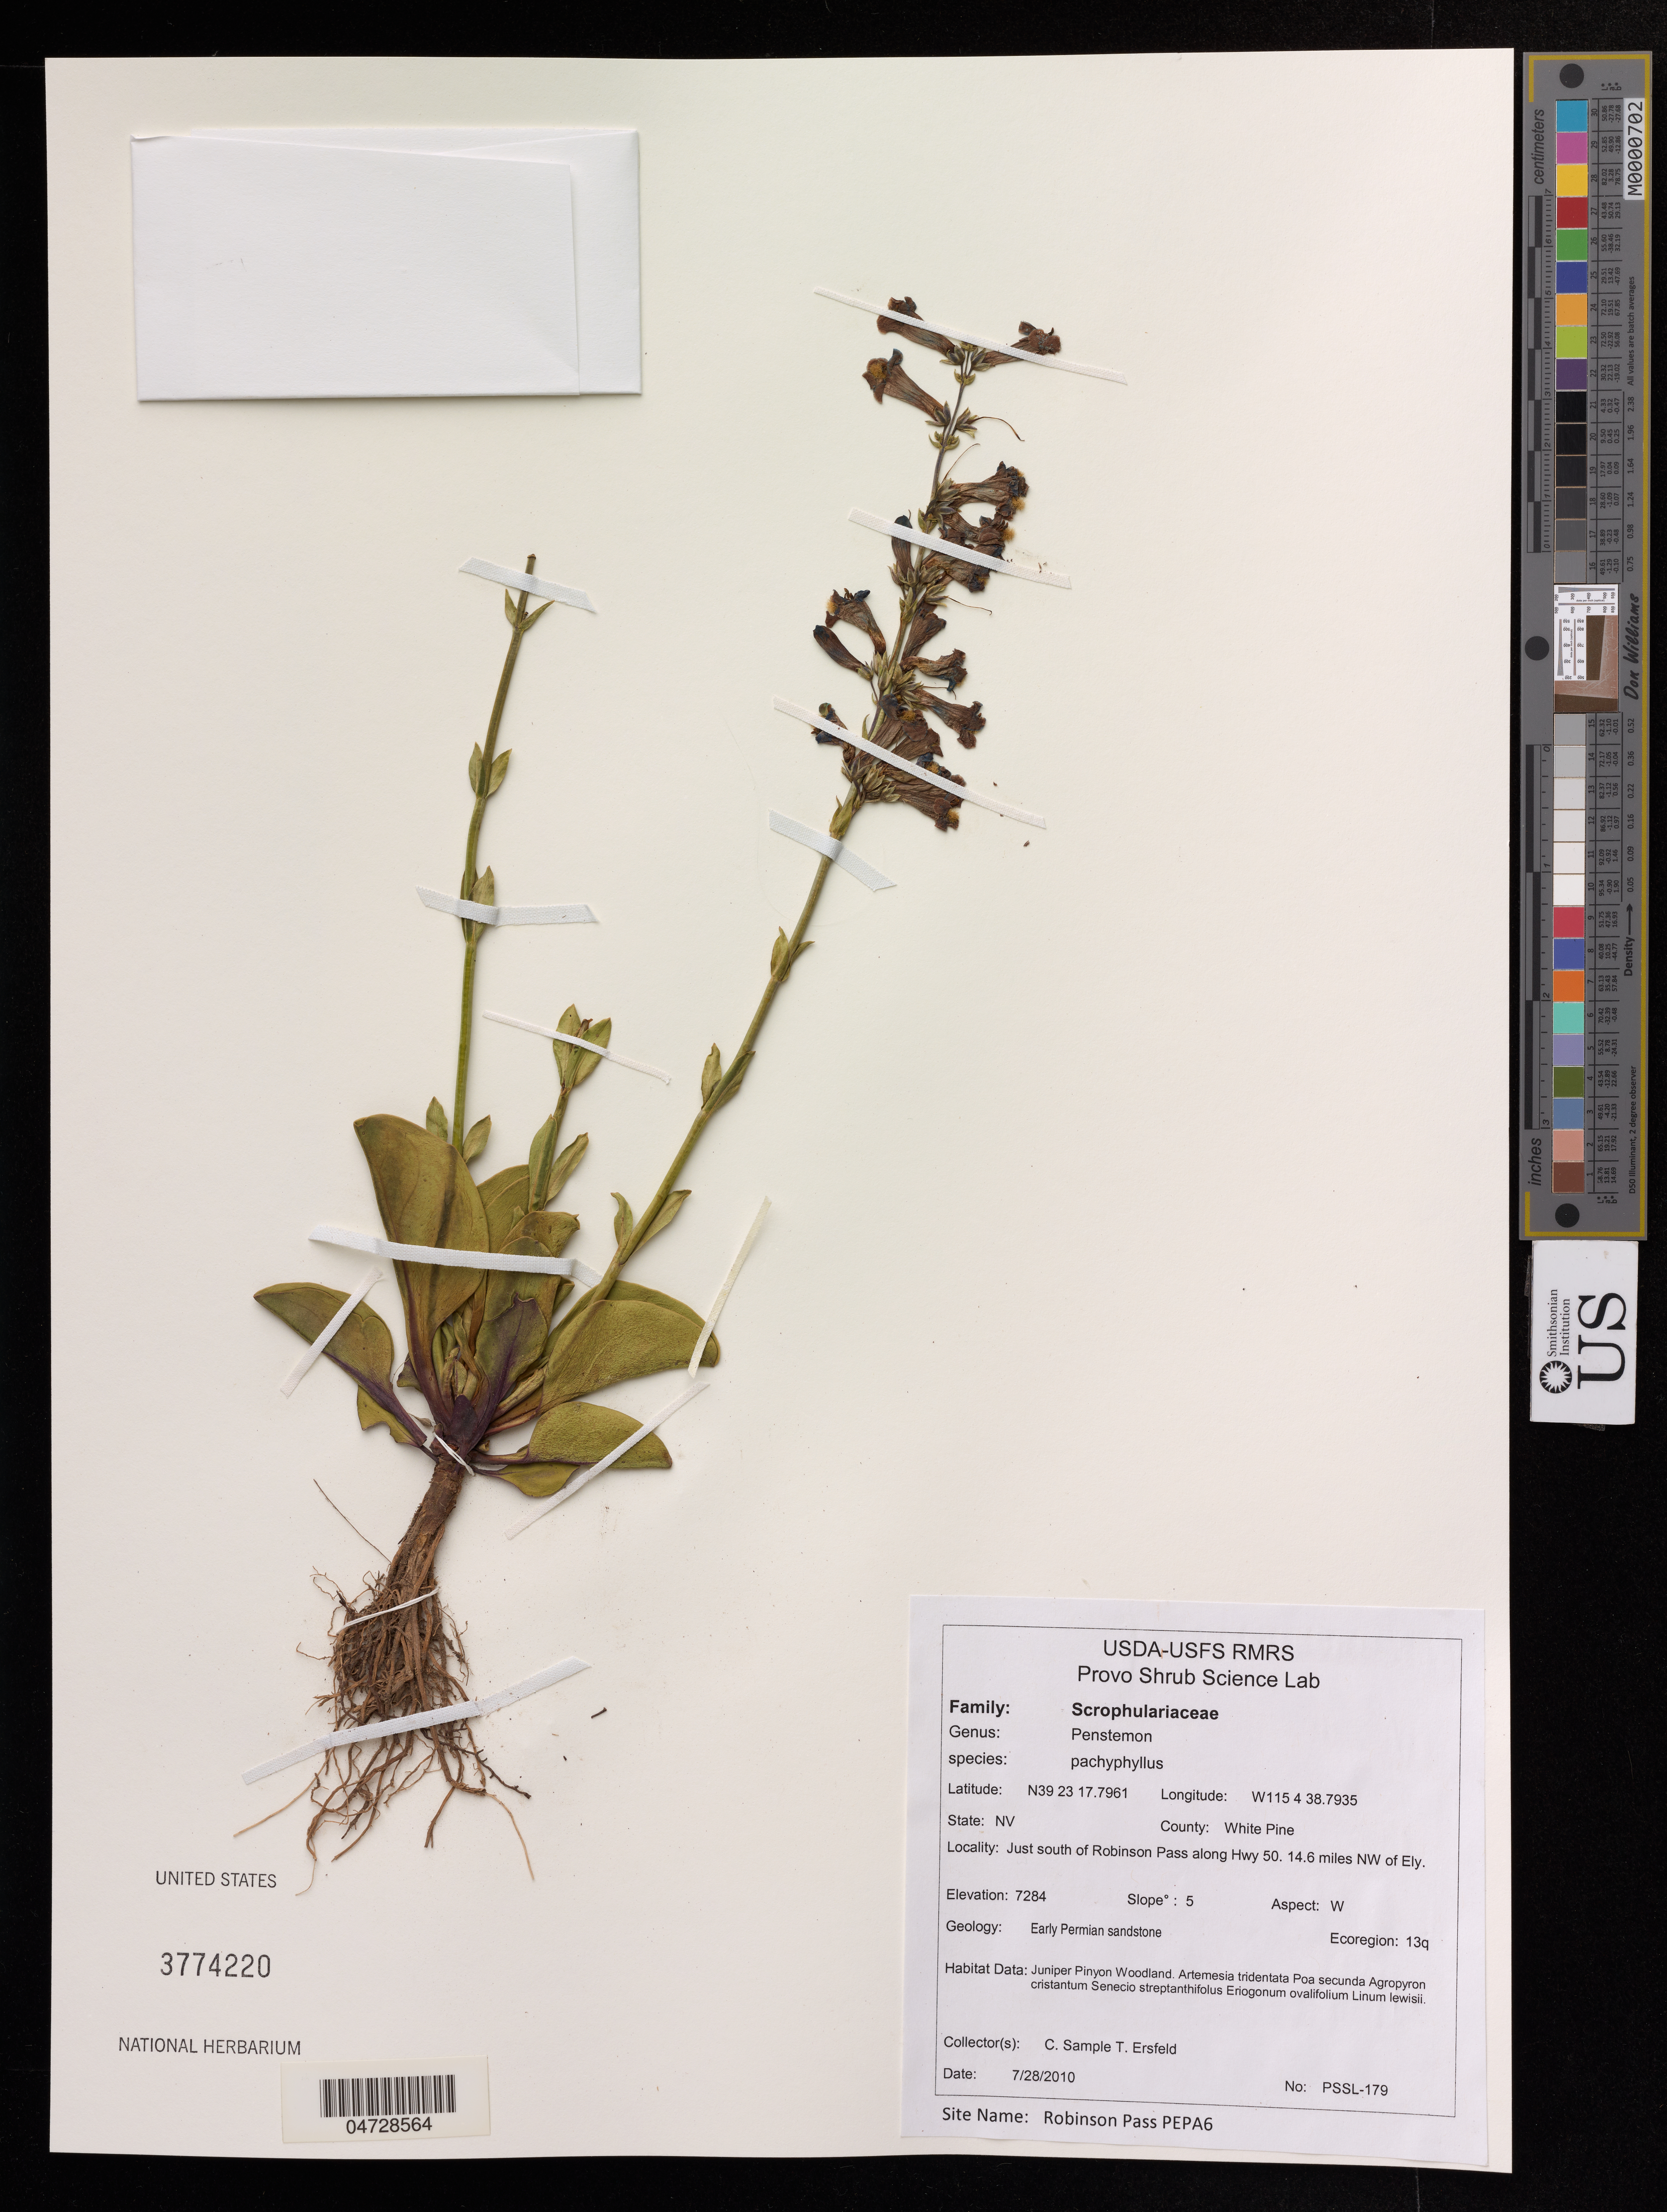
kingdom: Plantae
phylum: Tracheophyta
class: Magnoliopsida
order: Lamiales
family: Plantaginaceae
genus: Penstemon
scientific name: Penstemon pachyphyllus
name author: A. Gray ex Rydb.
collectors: C. Sample & T. Ersfeld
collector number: PSSL-179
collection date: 2010-07-28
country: United States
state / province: Nevada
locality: White Pine. Just south of Robinson Pass along Hwy 50. 14.6 miles NW of Ely.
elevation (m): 2220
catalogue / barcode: US 3774220